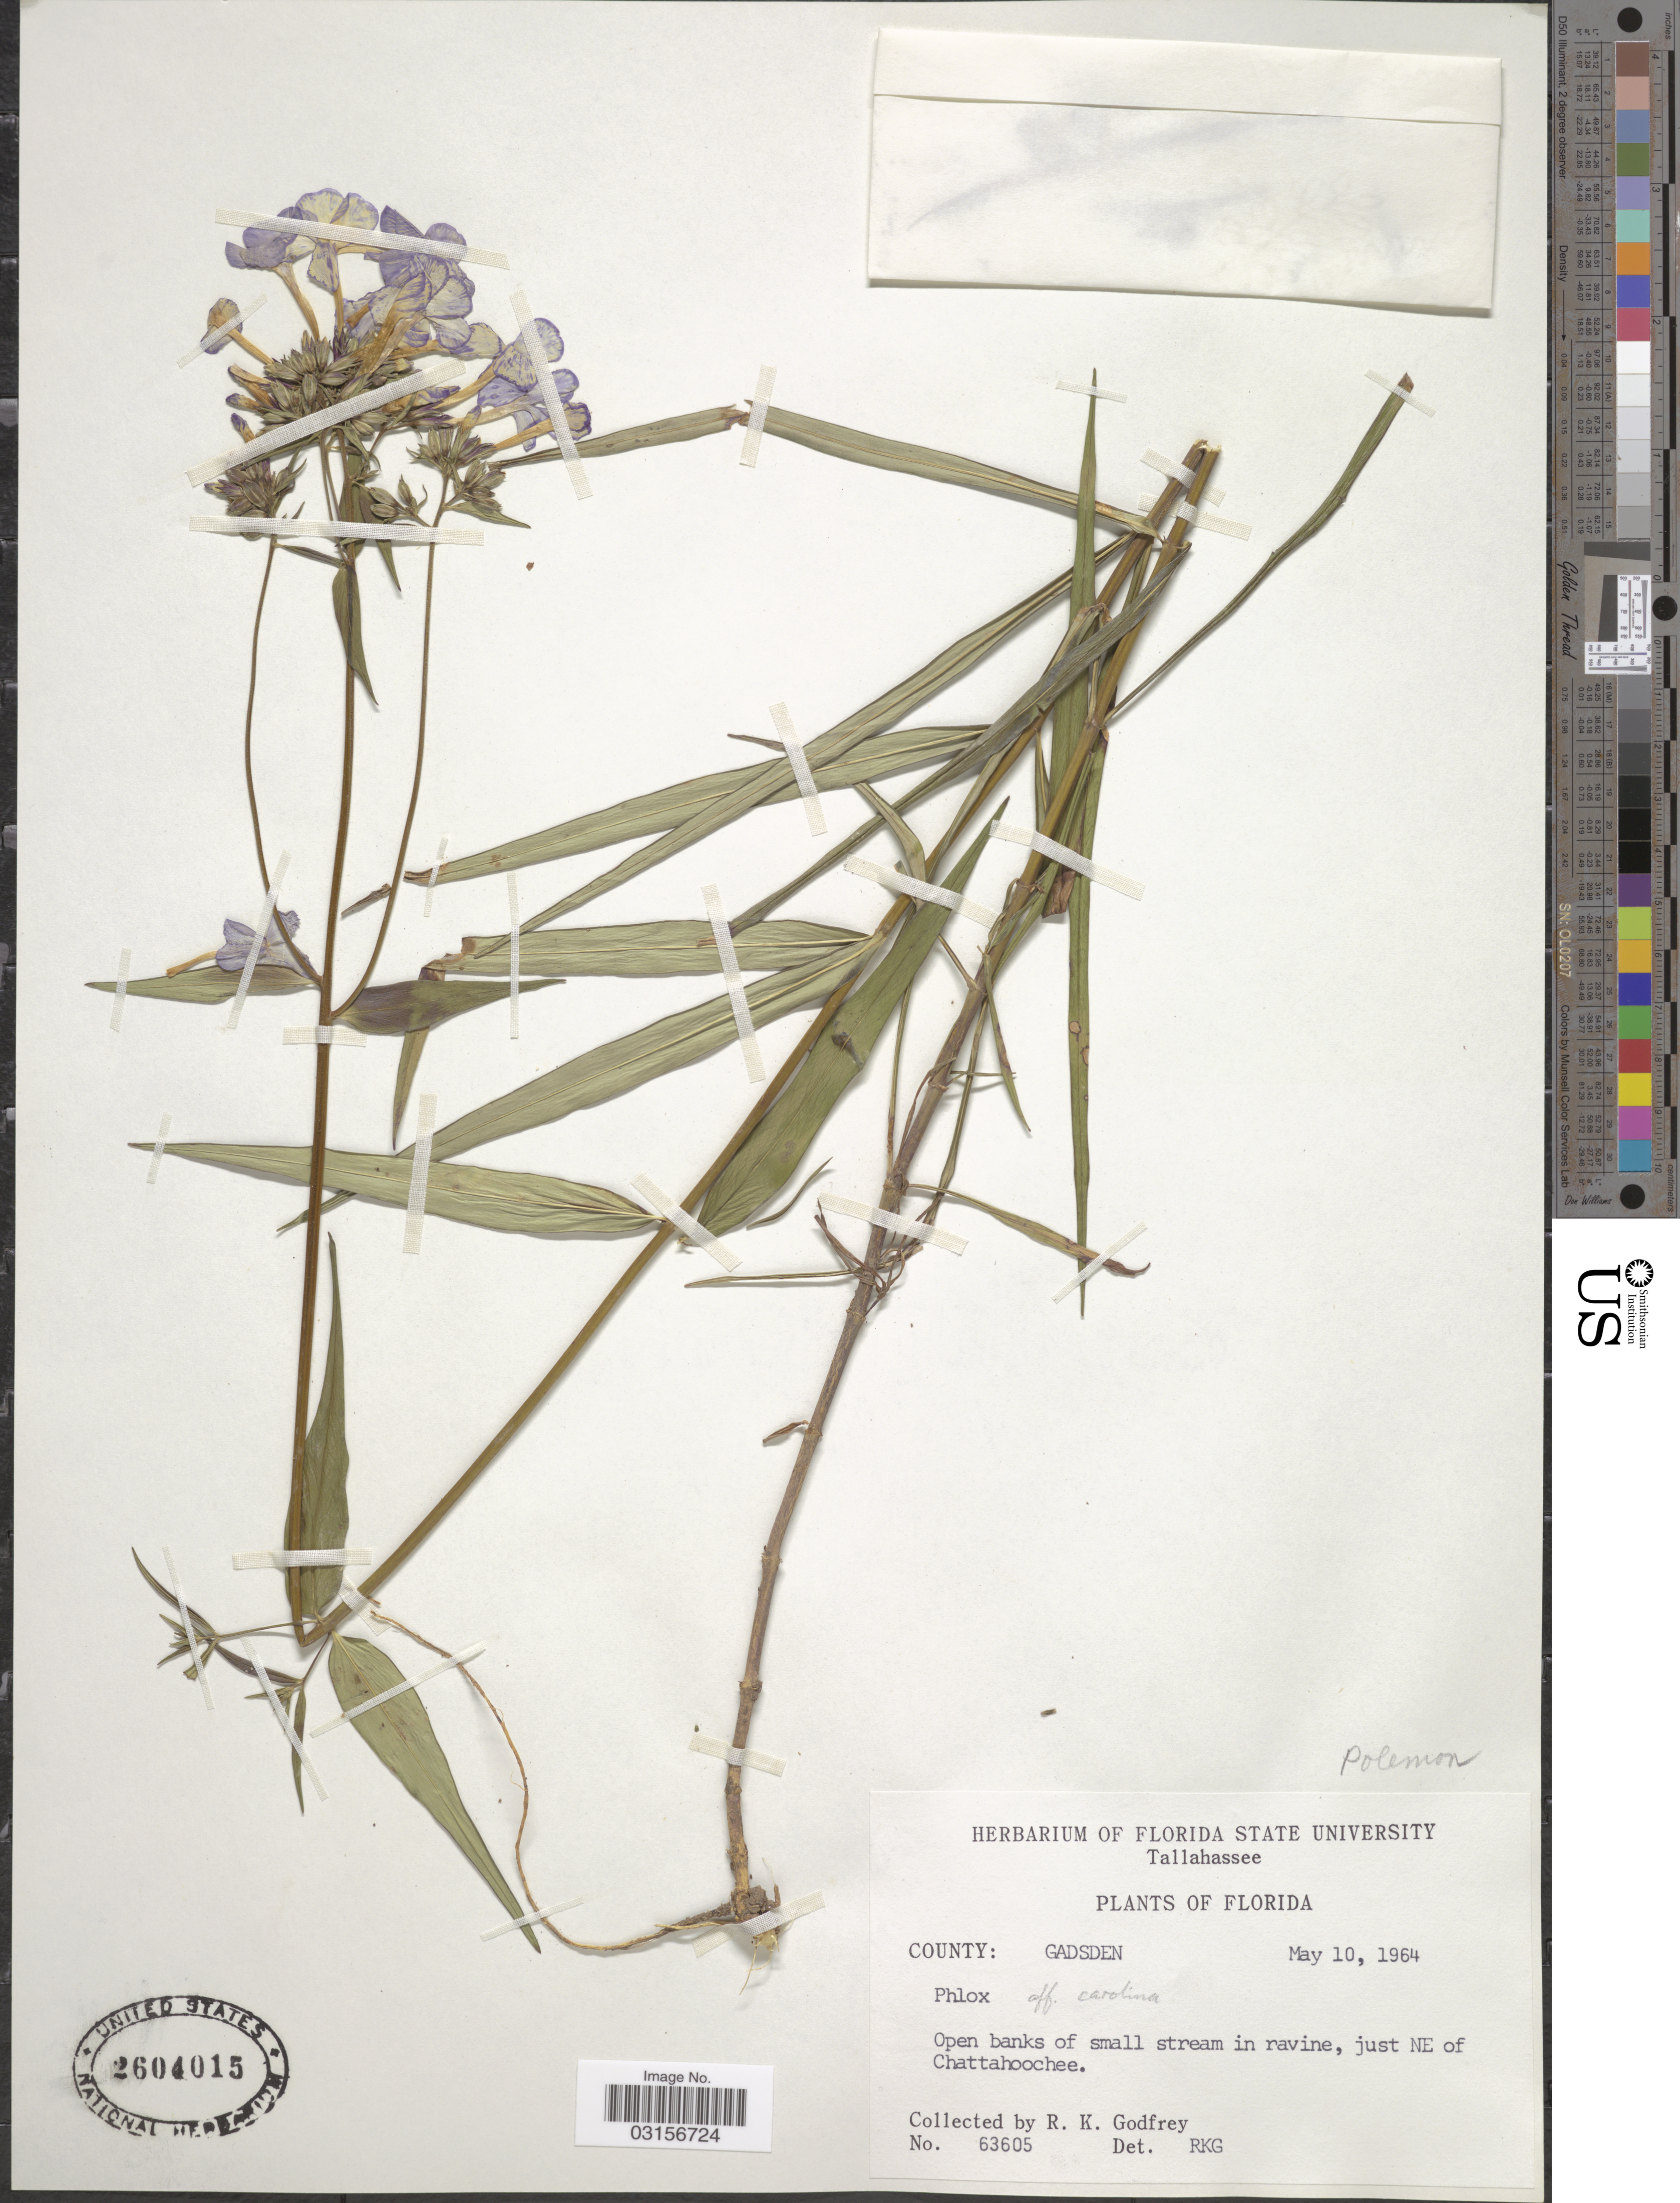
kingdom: Plantae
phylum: Tracheophyta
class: Magnoliopsida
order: Ericales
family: Polemoniaceae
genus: Phlox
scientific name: Phlox carolina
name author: L.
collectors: R. K. Godfrey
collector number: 63605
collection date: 1964-05-10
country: United States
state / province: Florida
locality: County: Gadsden, Open banks of small stream in ravine, just NE of Chattahoochee.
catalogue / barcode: US 2604015